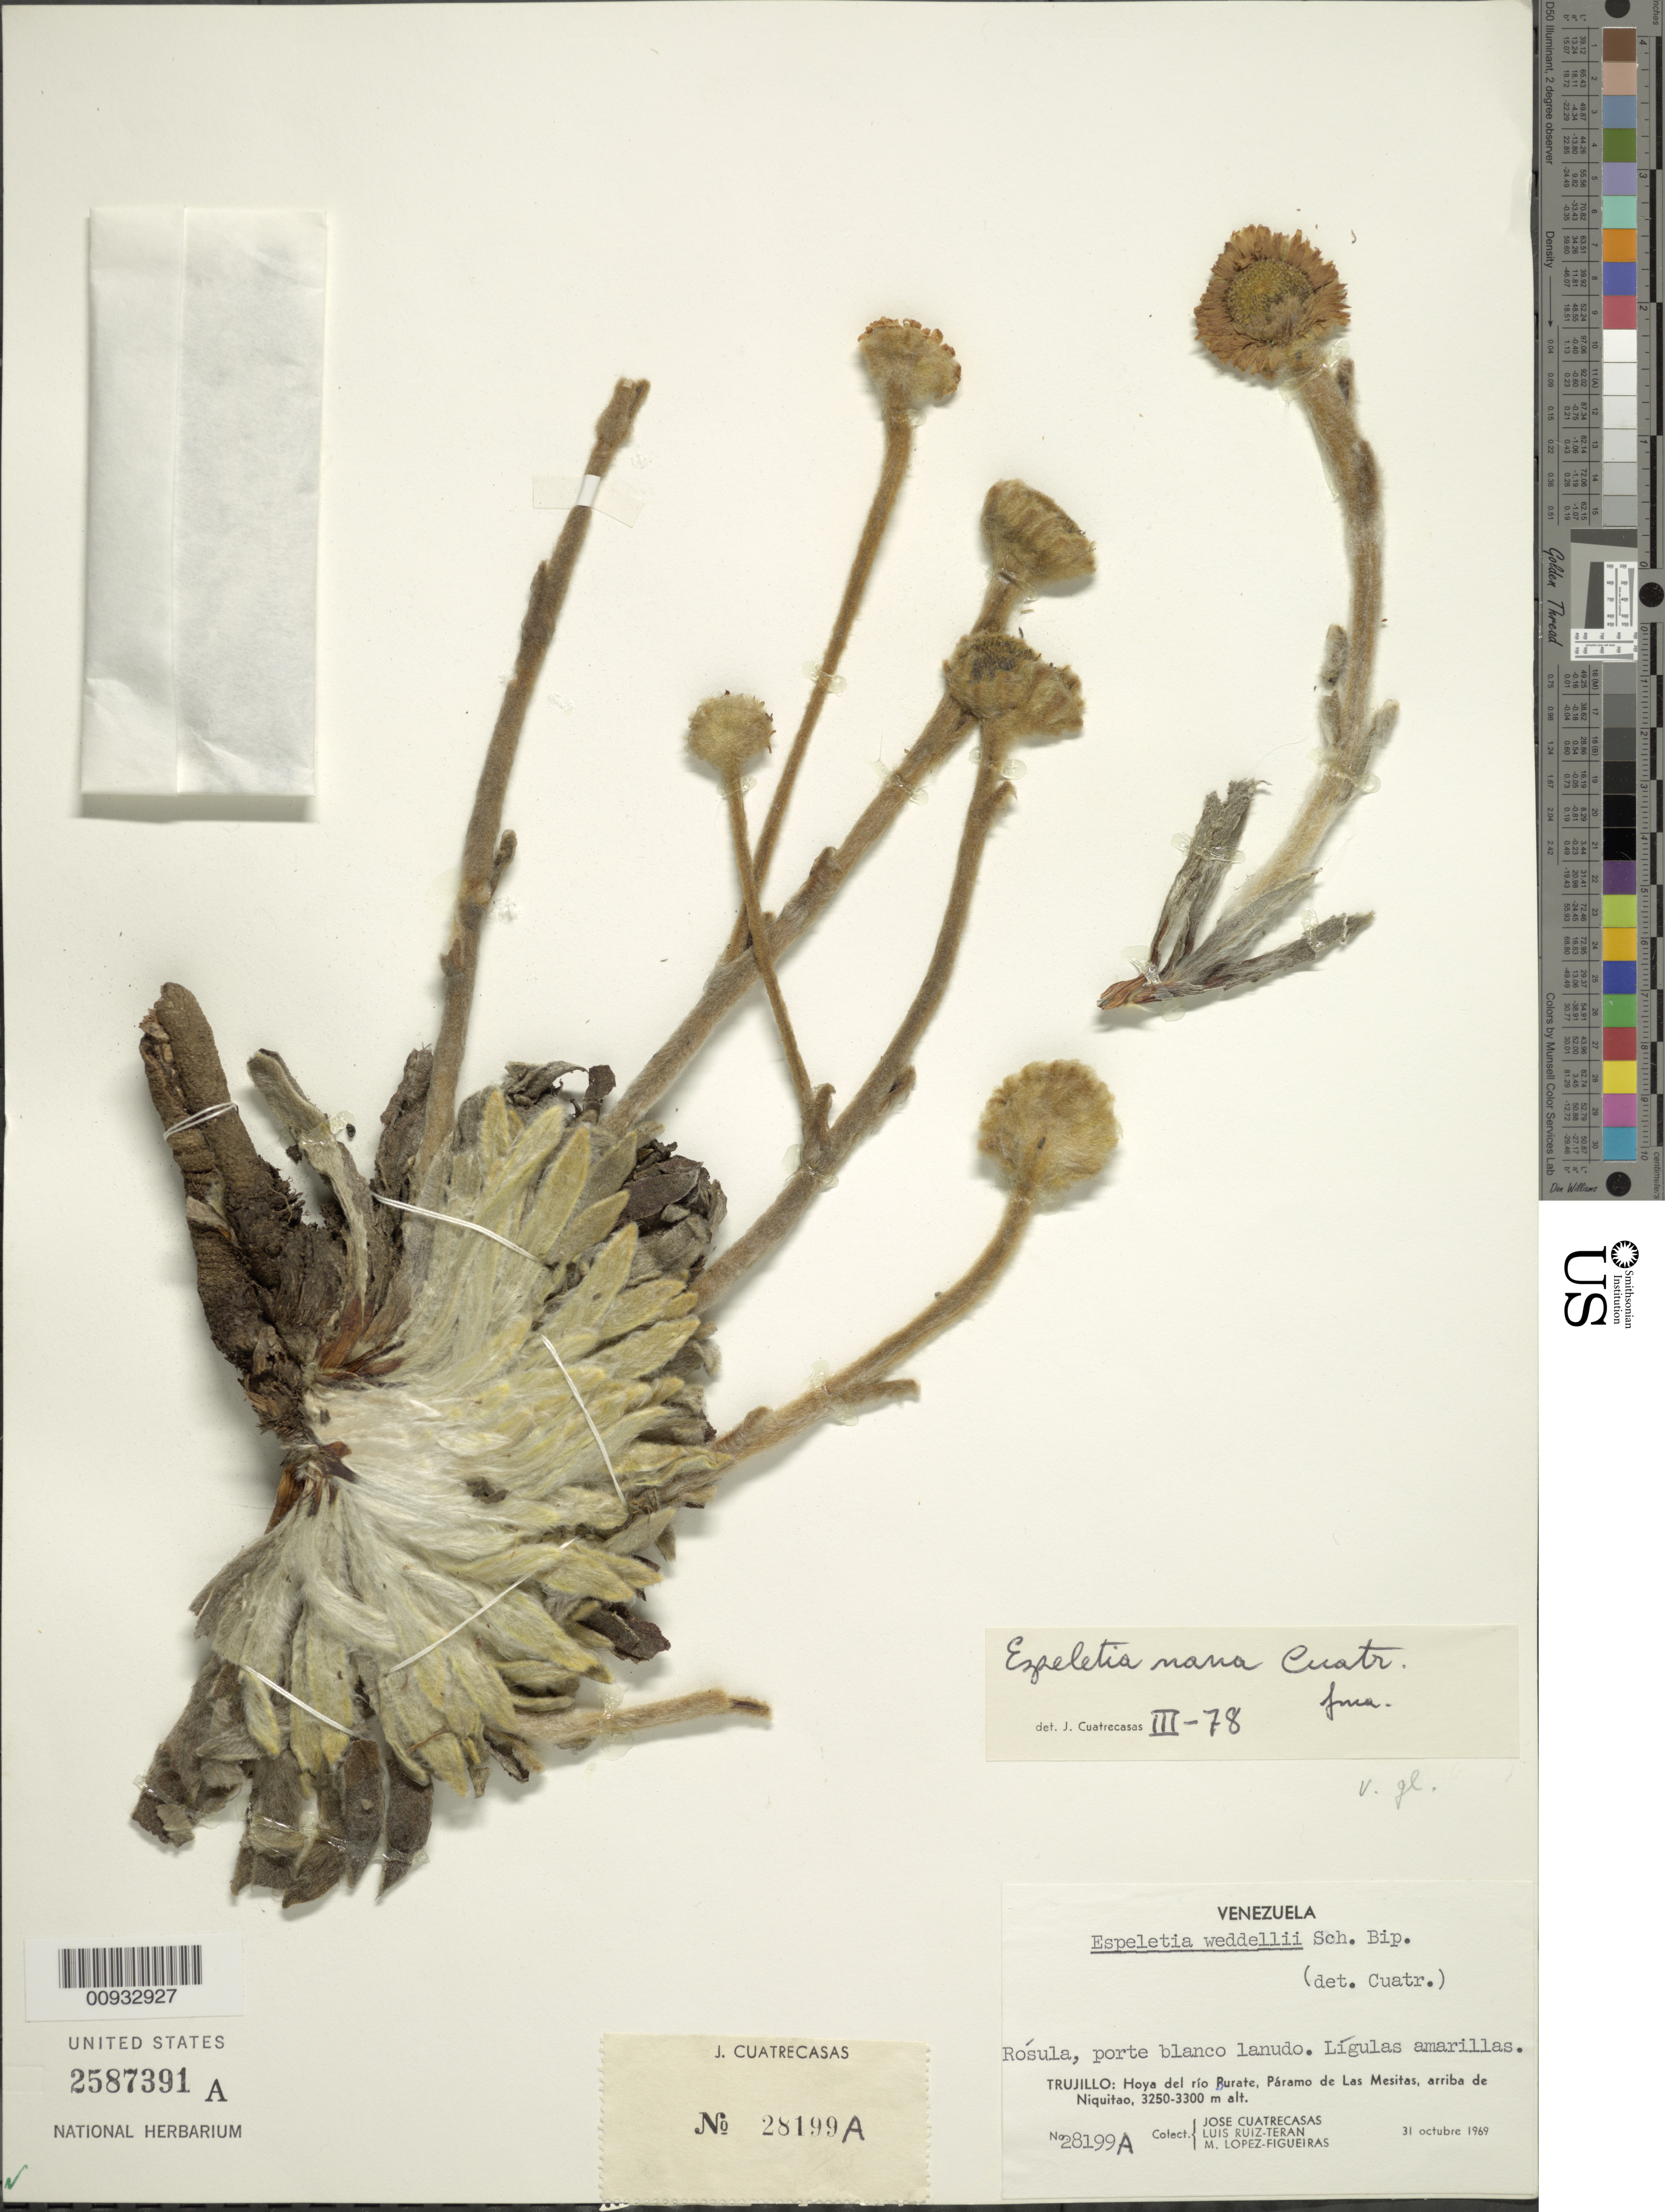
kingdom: Plantae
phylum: Tracheophyta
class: Magnoliopsida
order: Asterales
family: Asteraceae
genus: Espeletia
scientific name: Espeletia nana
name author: Cuatrec.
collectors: J. Cuatrecasas, L. E. Ruíz-Terán & M. López Figueiras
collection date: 1969-10-31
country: Venezuela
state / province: Trujillo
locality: Páramo de Las Mesitas. Hoya del Río Burate, arriba de Niquitao.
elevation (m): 3250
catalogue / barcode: US 2587391A